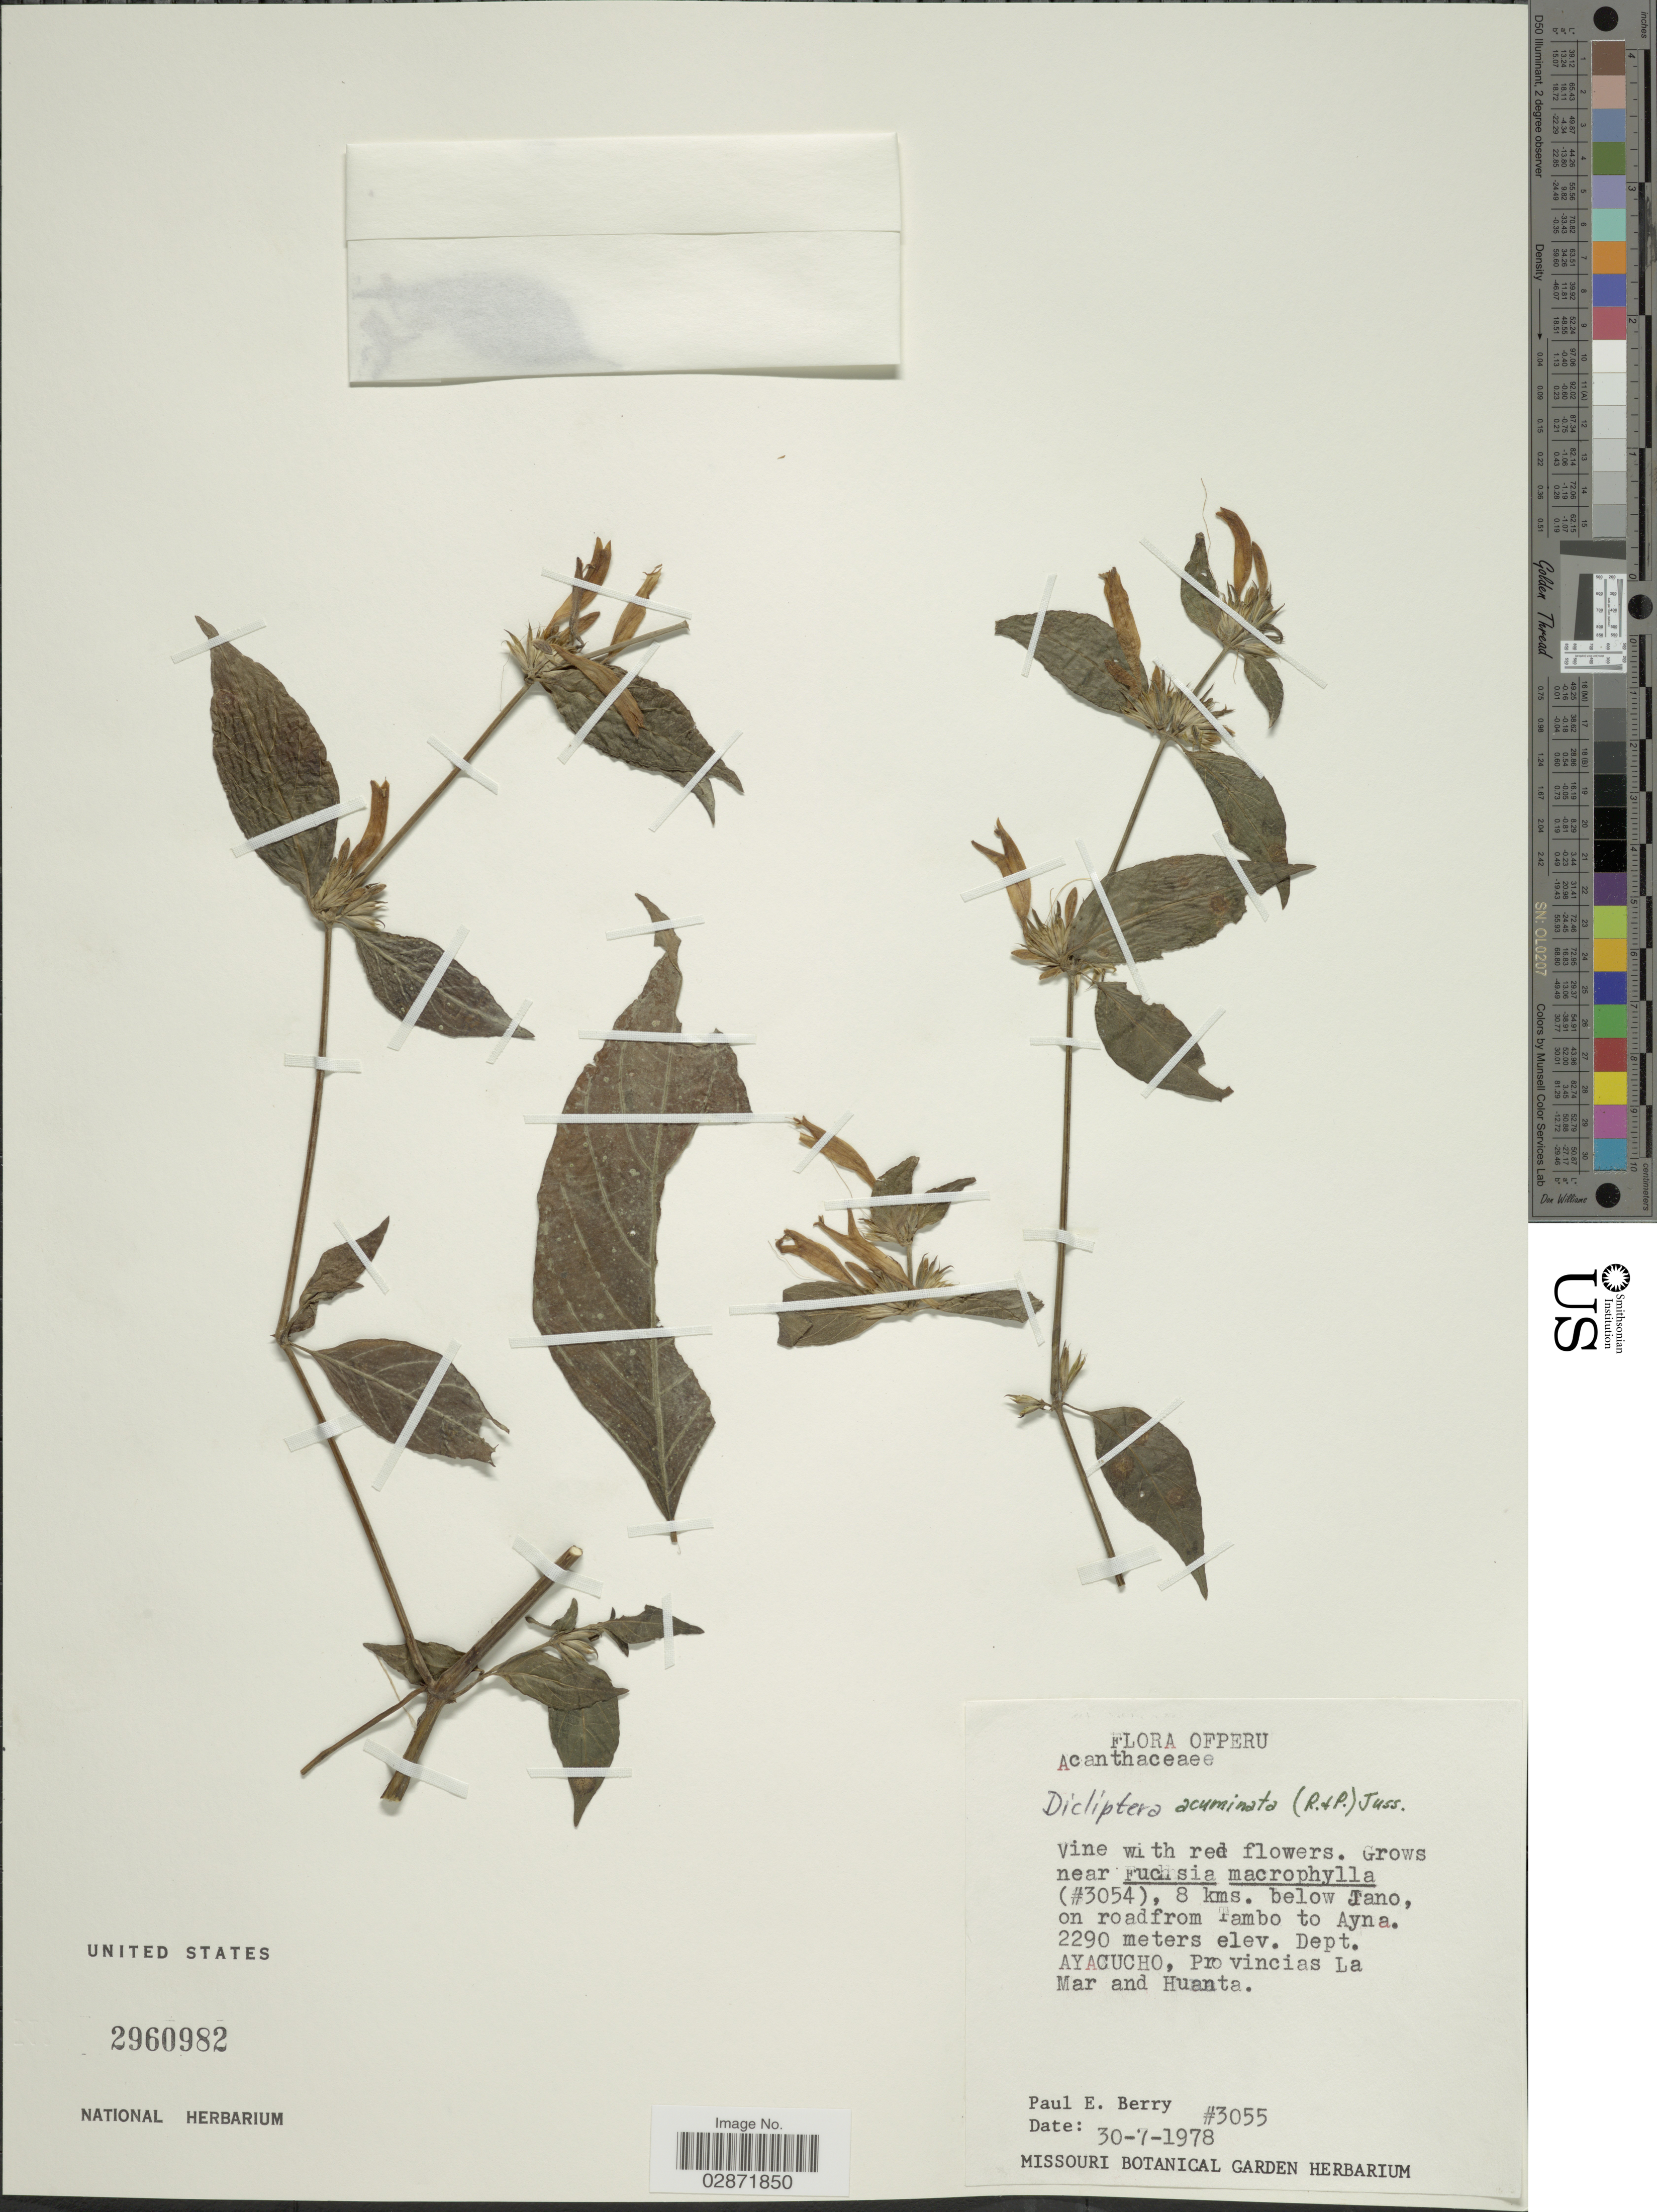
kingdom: Plantae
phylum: Tracheophyta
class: Magnoliopsida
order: Lamiales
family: Acanthaceae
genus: Dicliptera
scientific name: Dicliptera acuminata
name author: (Ruiz & Pav.) Juss.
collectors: P. E. Berry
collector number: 3055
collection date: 1978-07-30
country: Peru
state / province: Ayacucho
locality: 8 kms. below Tano, on road from Tambo to Ayna, Ayacucho, Provincias La Mar and Huanta.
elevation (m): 2290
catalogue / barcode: US 2960982